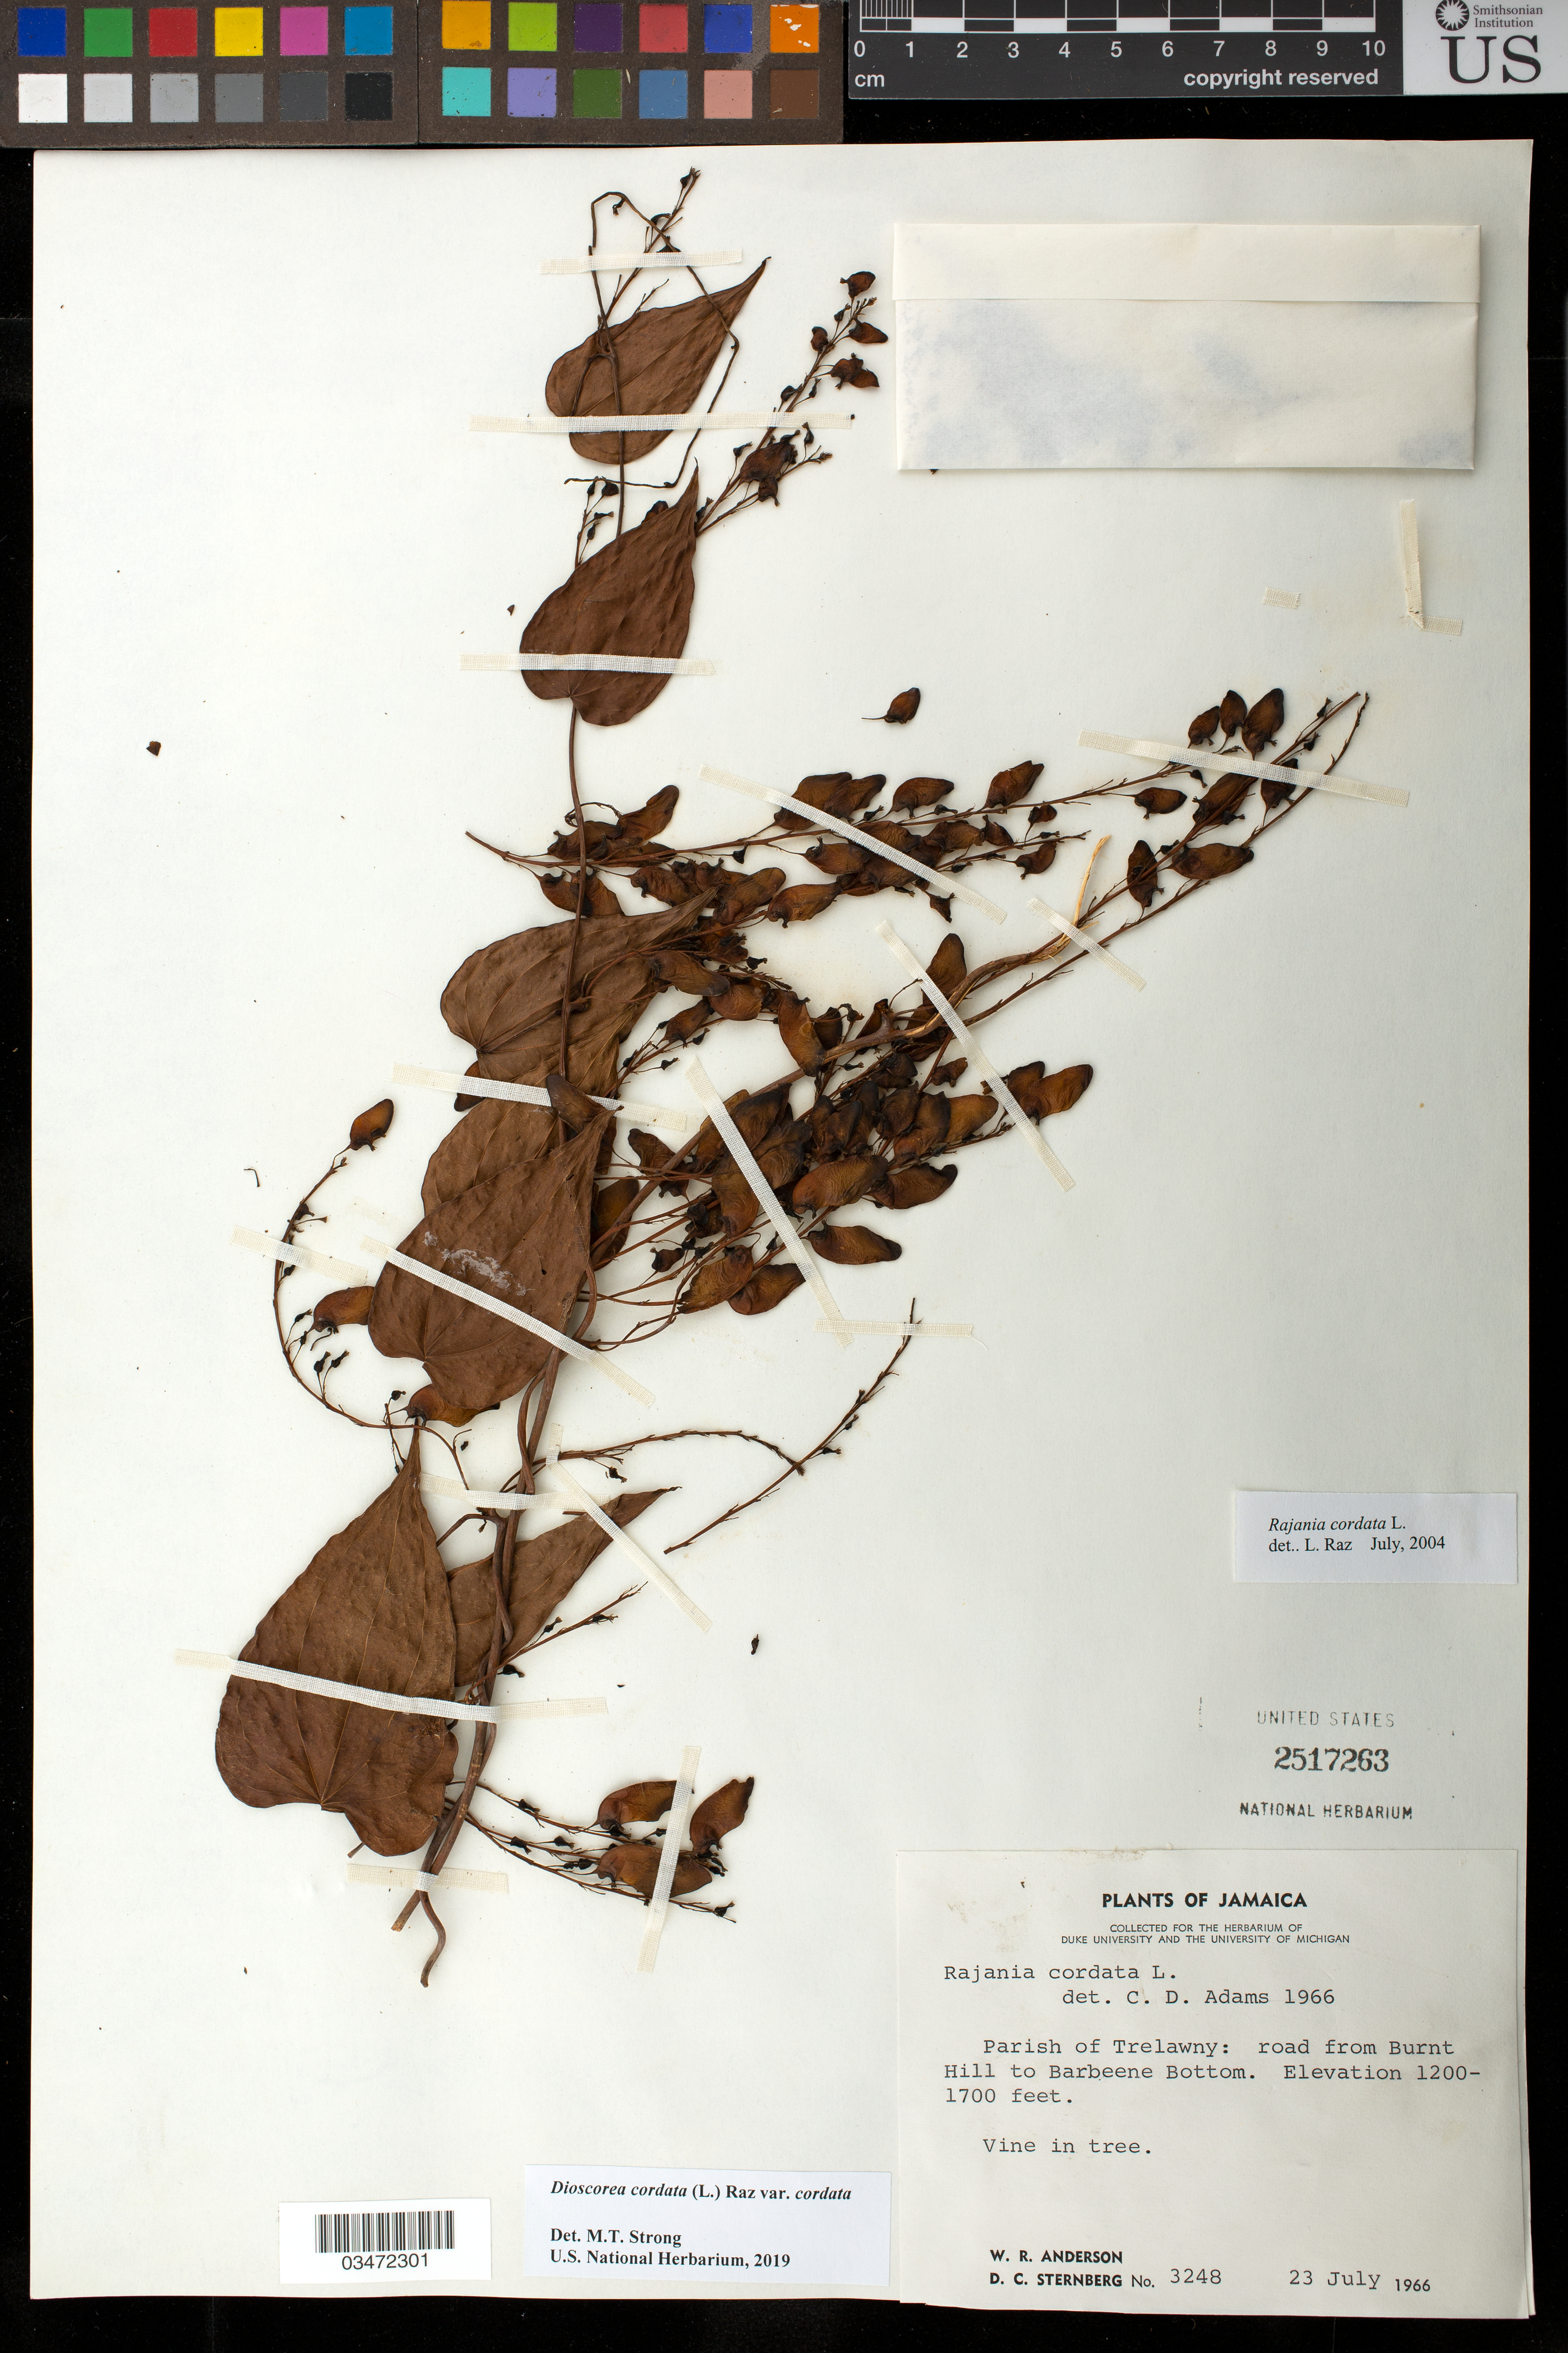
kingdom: Plantae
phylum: Tracheophyta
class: Liliopsida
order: Dioscoreales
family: Dioscoreaceae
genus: Dioscorea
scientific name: Dioscorea cordata var. cordata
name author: (L.) Raz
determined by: Strong, M. T., (US), Smithsonian Institution - National Museum of Natural History (UNITED STATES)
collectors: W. R. Anderson & D. Sternberg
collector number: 3248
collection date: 1966-07-23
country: Jamaica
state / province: Trelawny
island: Jamaica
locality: Road from Burnt Hill to Barbeene Bottom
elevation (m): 518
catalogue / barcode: US 2517263